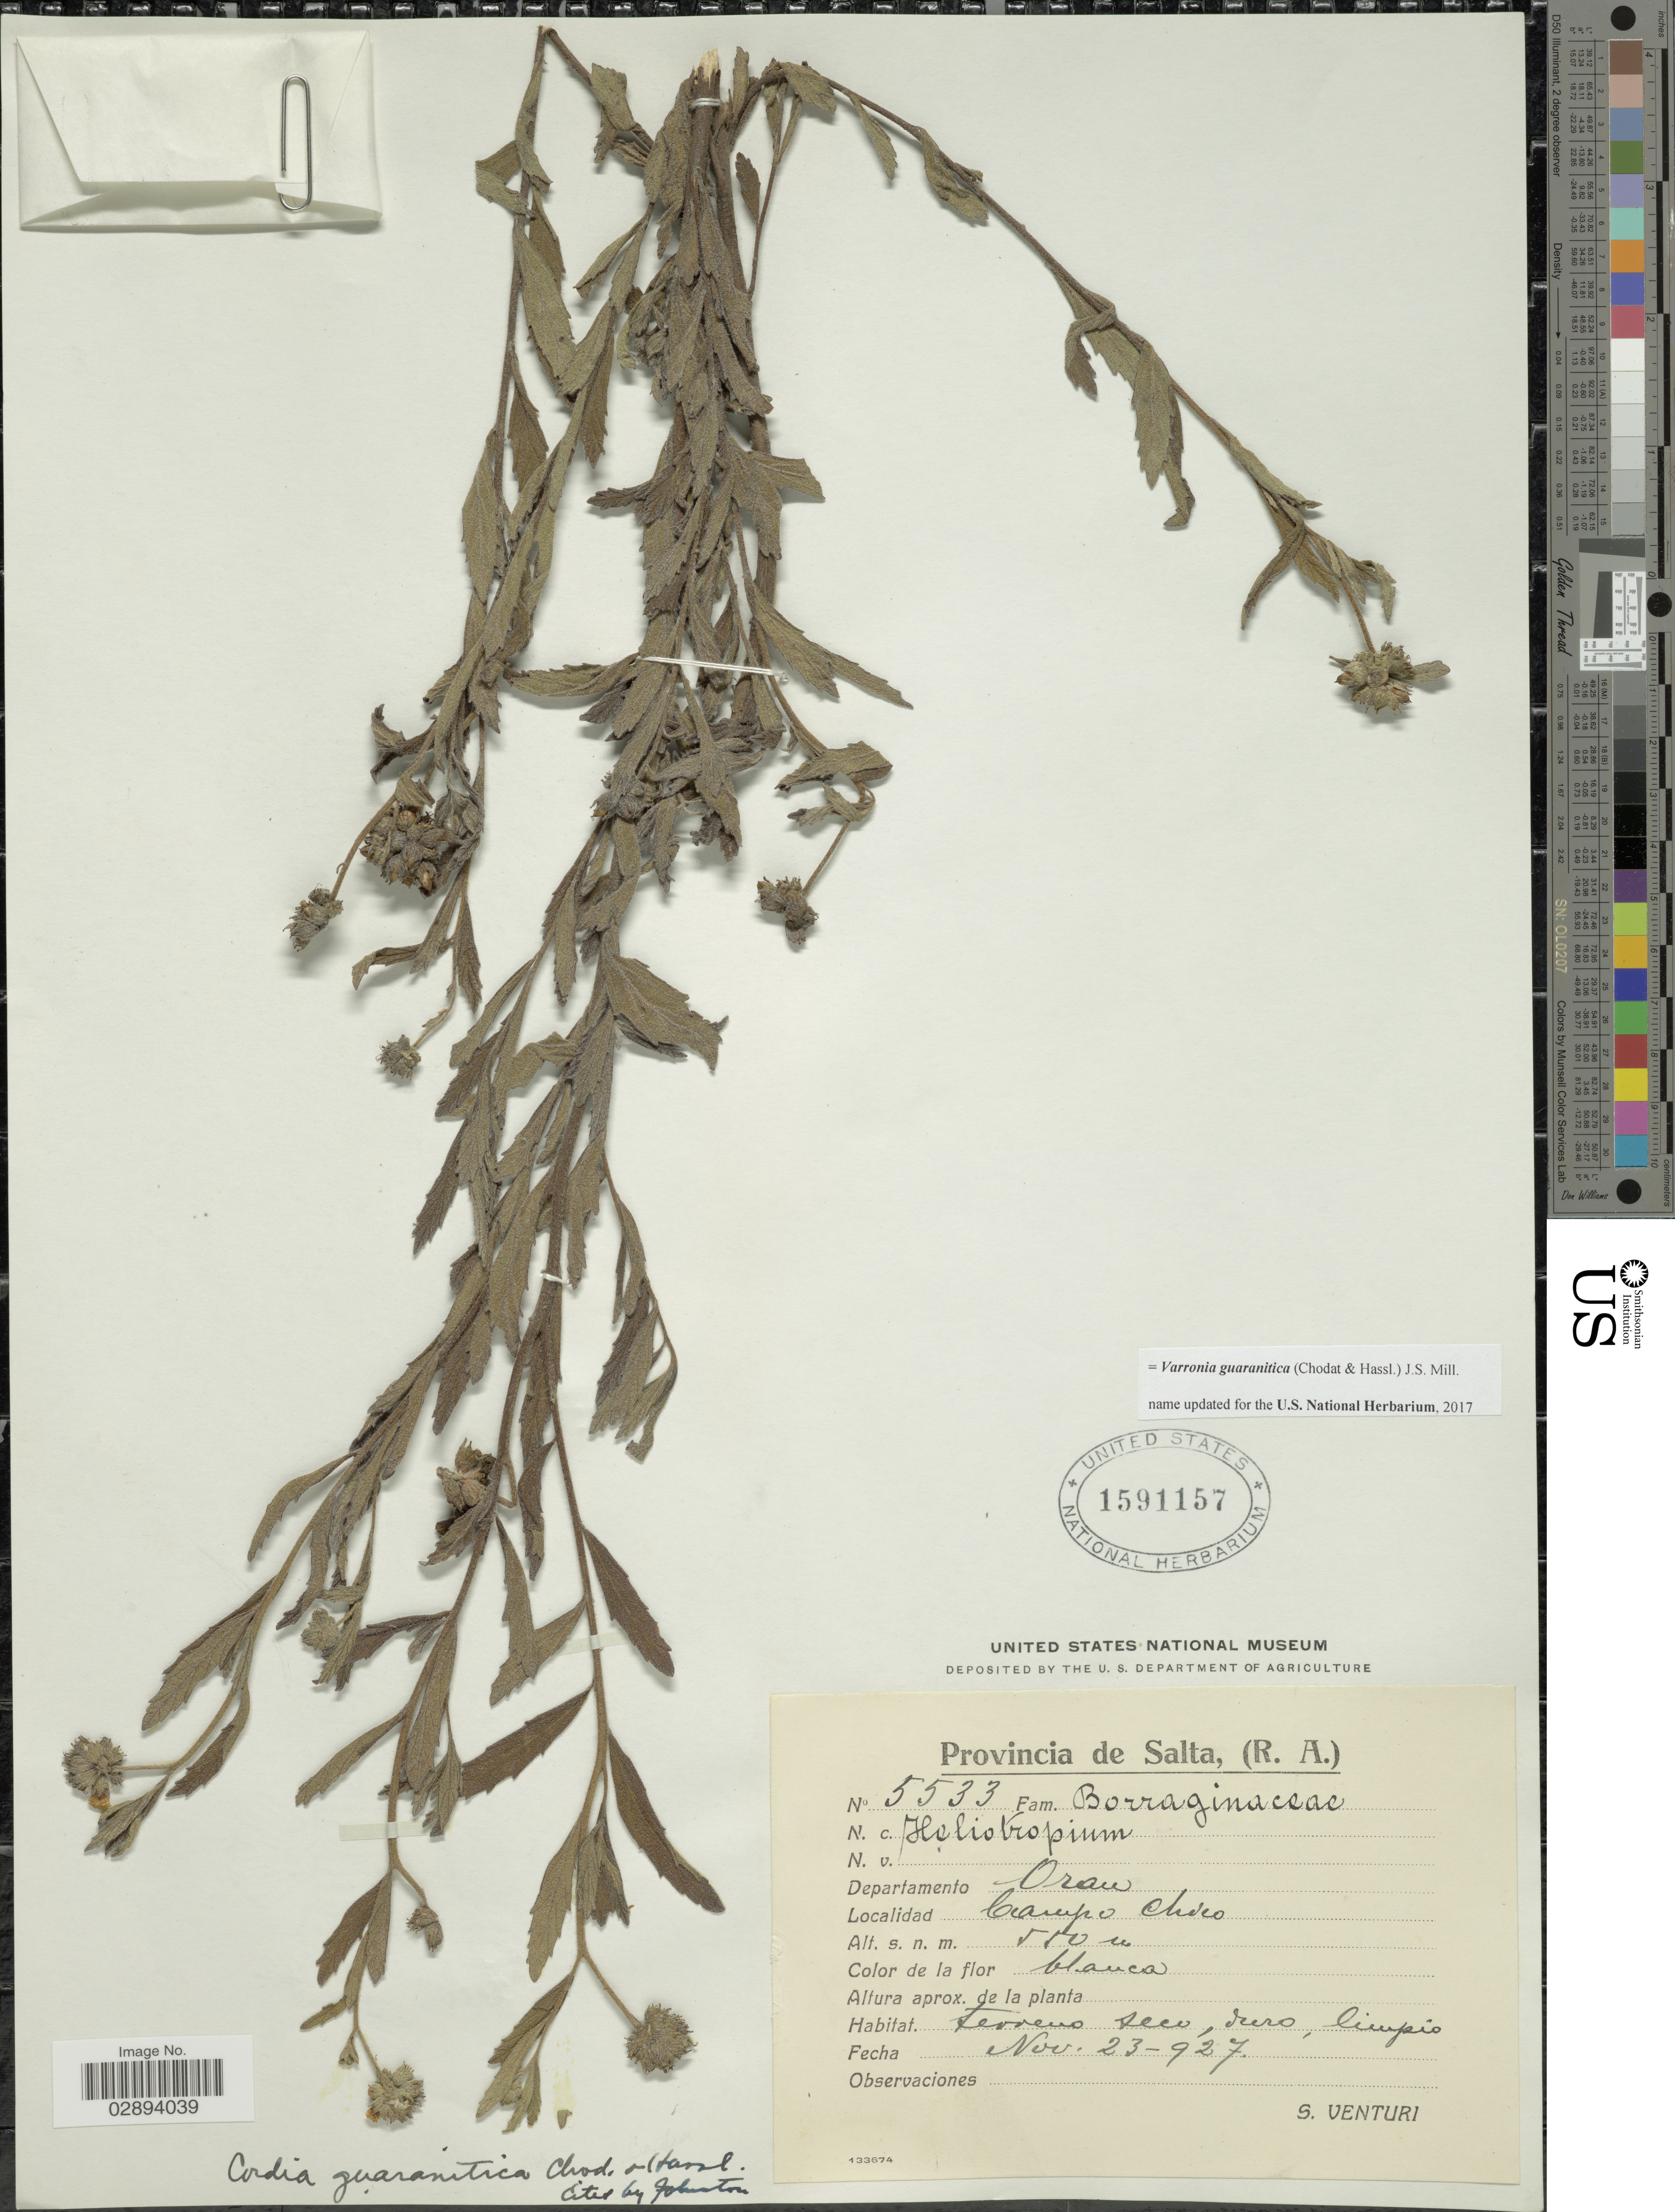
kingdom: Plantae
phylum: Tracheophyta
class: Magnoliopsida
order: Boraginales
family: Cordiaceae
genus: Varronia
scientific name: Varronia guaranitica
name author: (Chodat & Hassl.) J.S. Mill.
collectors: S. Venturi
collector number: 5533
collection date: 1927-11-23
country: Argentina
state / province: Salta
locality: R.A., Departamento Oran, Campo Chico.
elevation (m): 550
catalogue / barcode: US 1591157